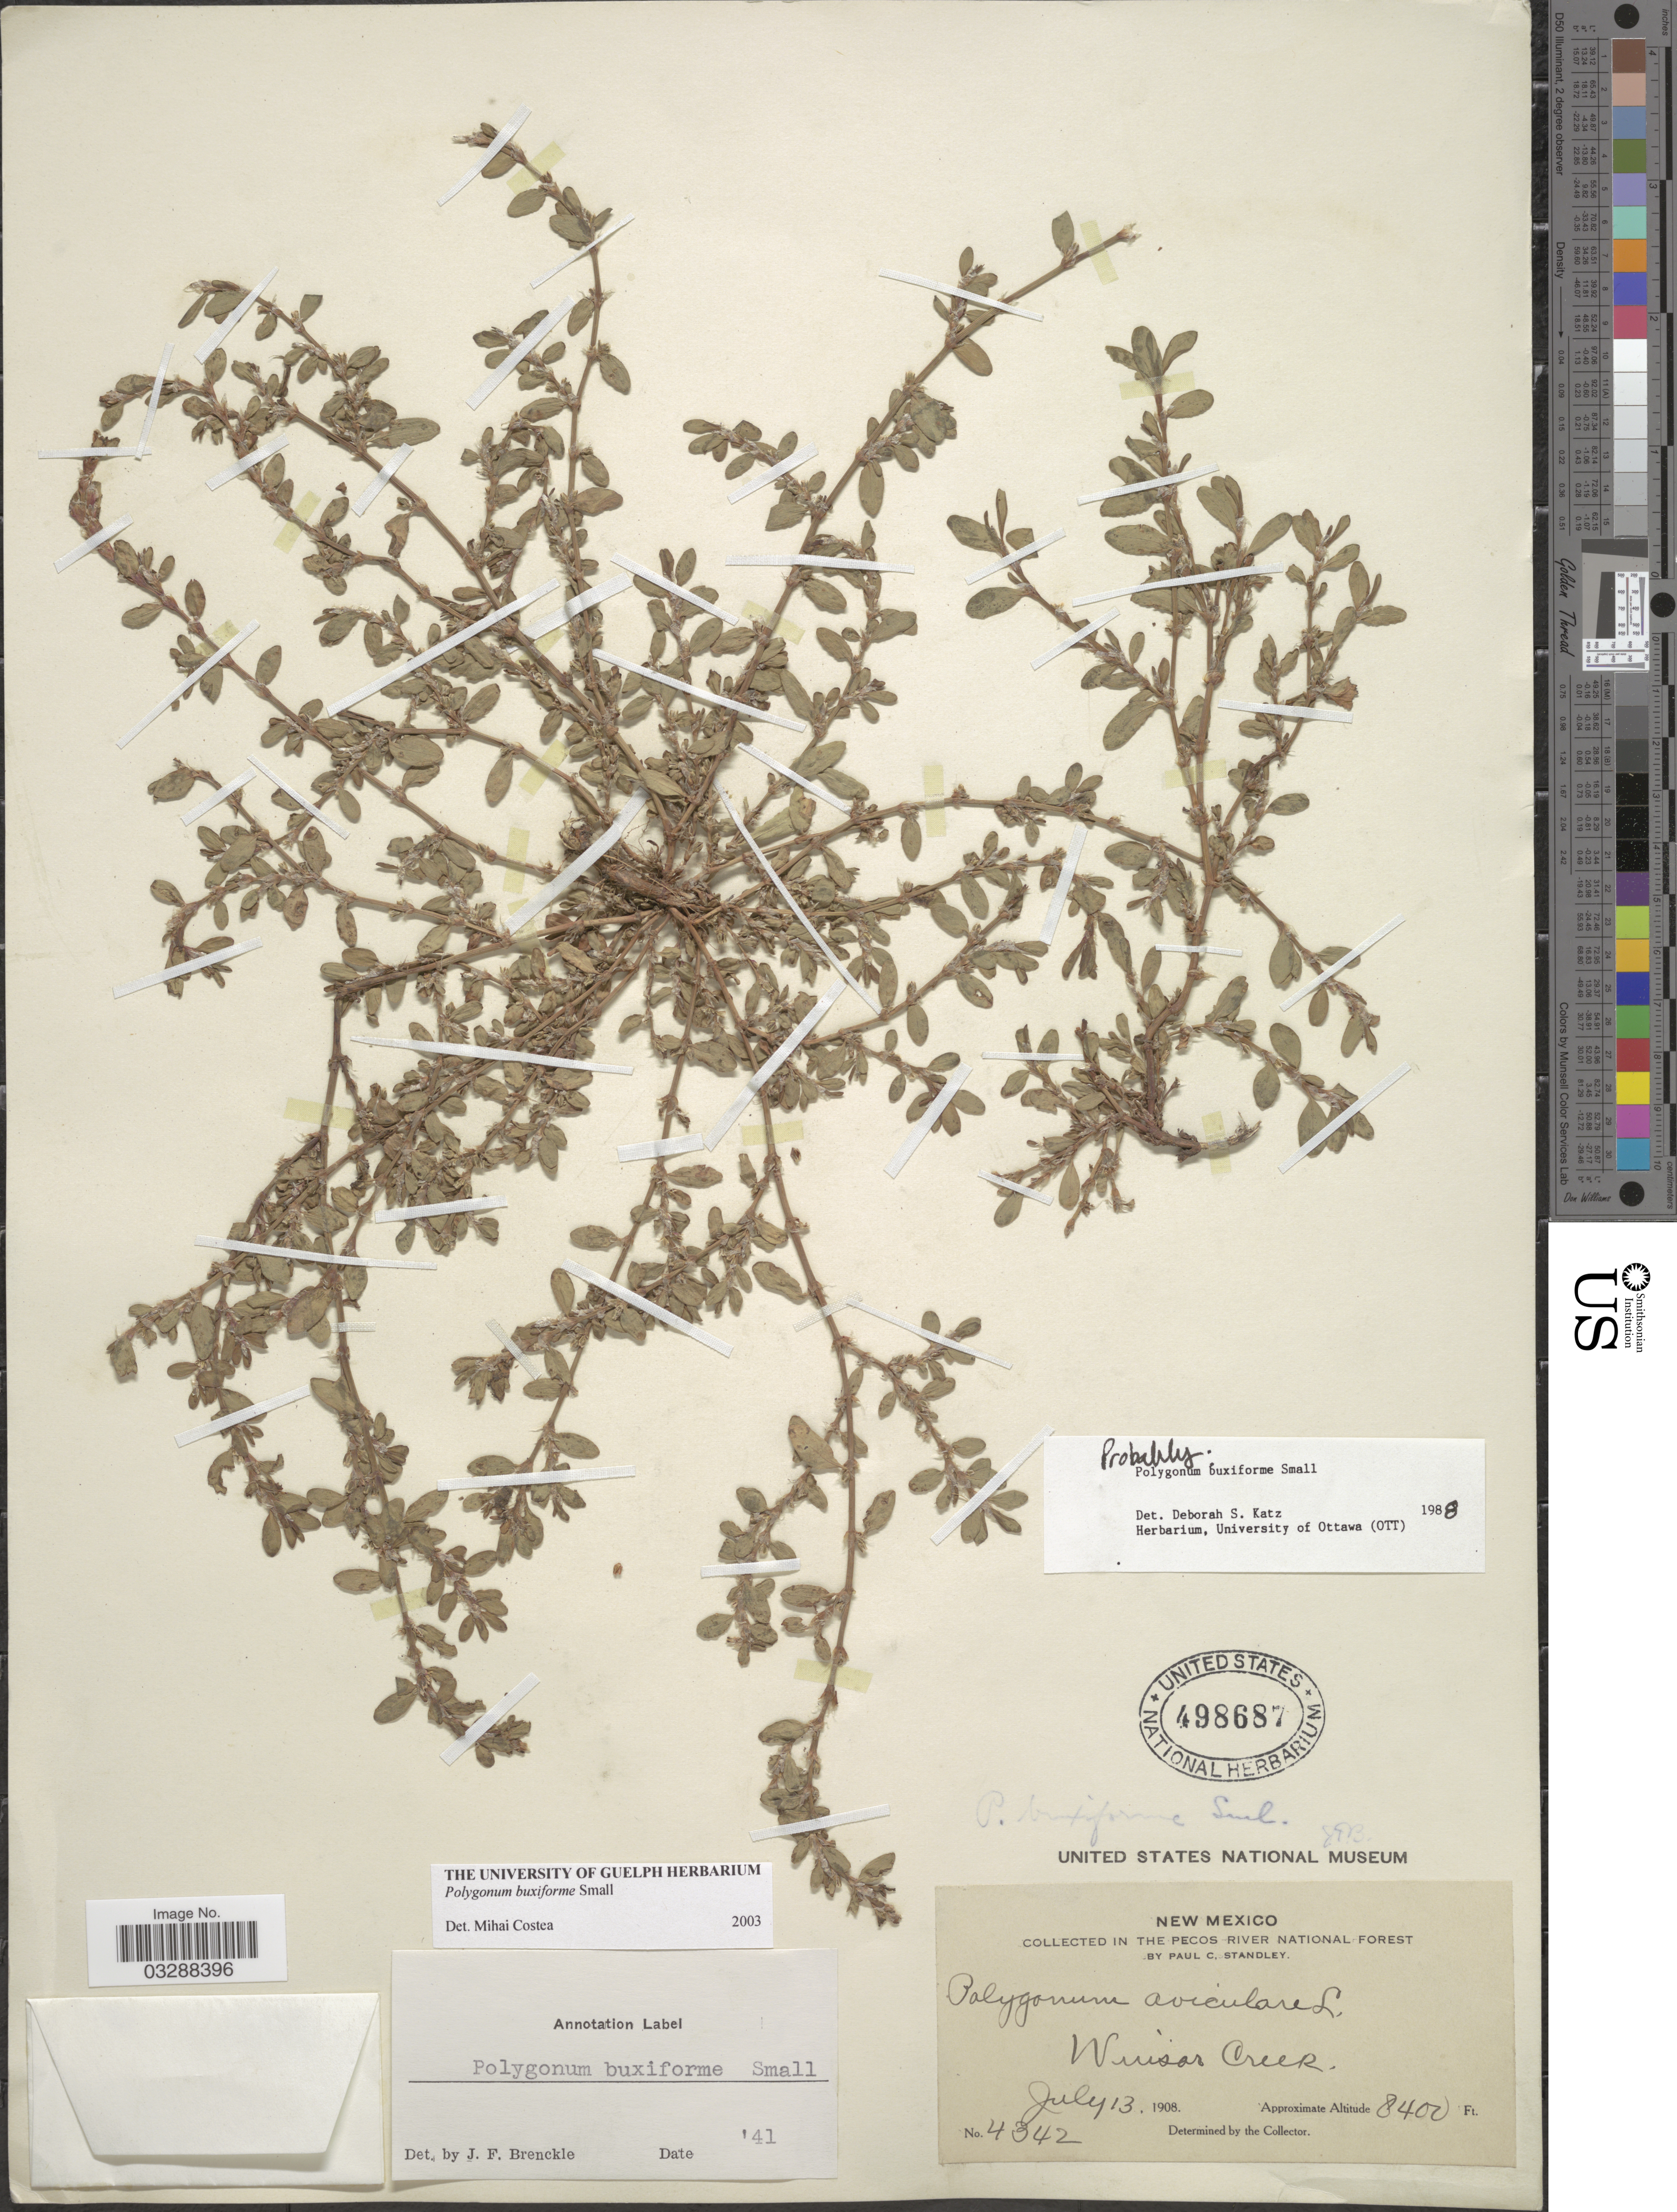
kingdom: Plantae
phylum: Tracheophyta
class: Magnoliopsida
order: Caryophyllales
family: Polygonaceae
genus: Polygonum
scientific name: Polygonum buxiforme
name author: Small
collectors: P. C. Standley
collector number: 4342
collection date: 1908-07-13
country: United States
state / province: New Mexico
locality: In the Pecos River National Forest, Winsor Creek.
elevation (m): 2560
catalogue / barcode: US 498687